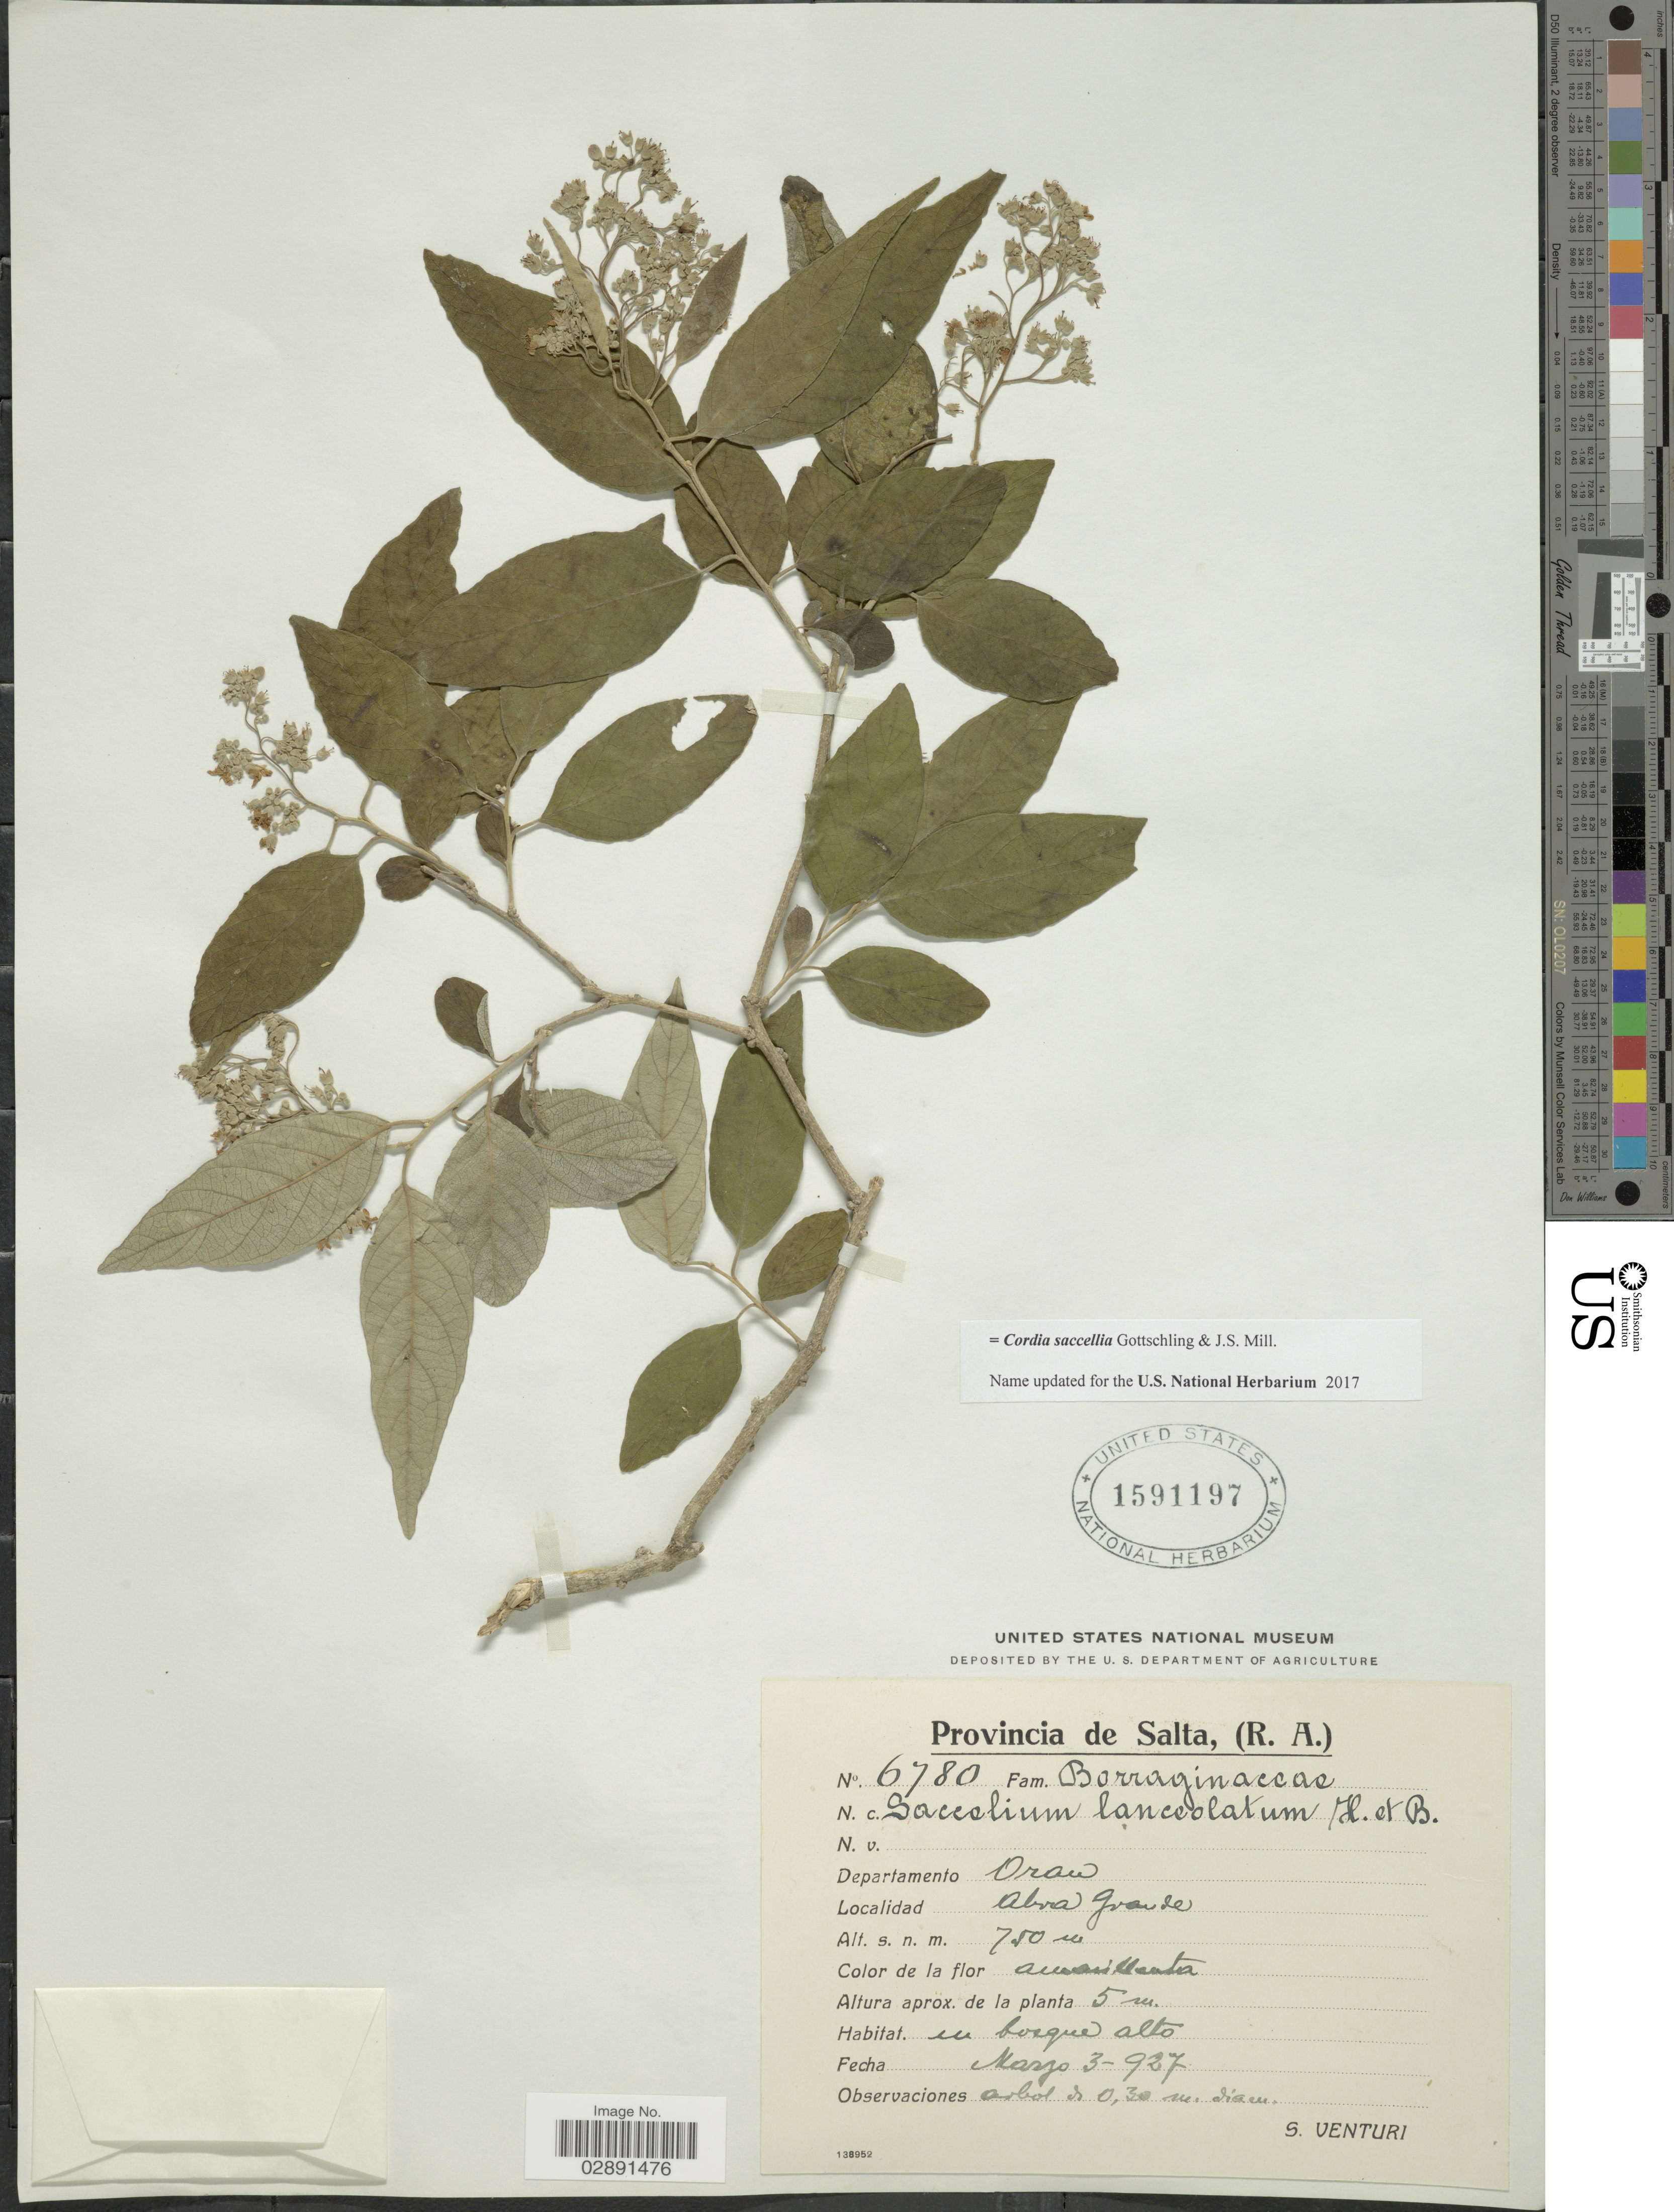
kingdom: Plantae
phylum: Tracheophyta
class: Magnoliopsida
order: Boraginales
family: Cordiaceae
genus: Cordia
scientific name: Cordia saccellia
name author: Gottschling & J.S. Mill.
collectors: S. Venturi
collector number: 6780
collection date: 1927-03-03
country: Argentina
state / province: Salta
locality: Departamento Oran. Abra Grande.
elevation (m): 750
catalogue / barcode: US 1591197